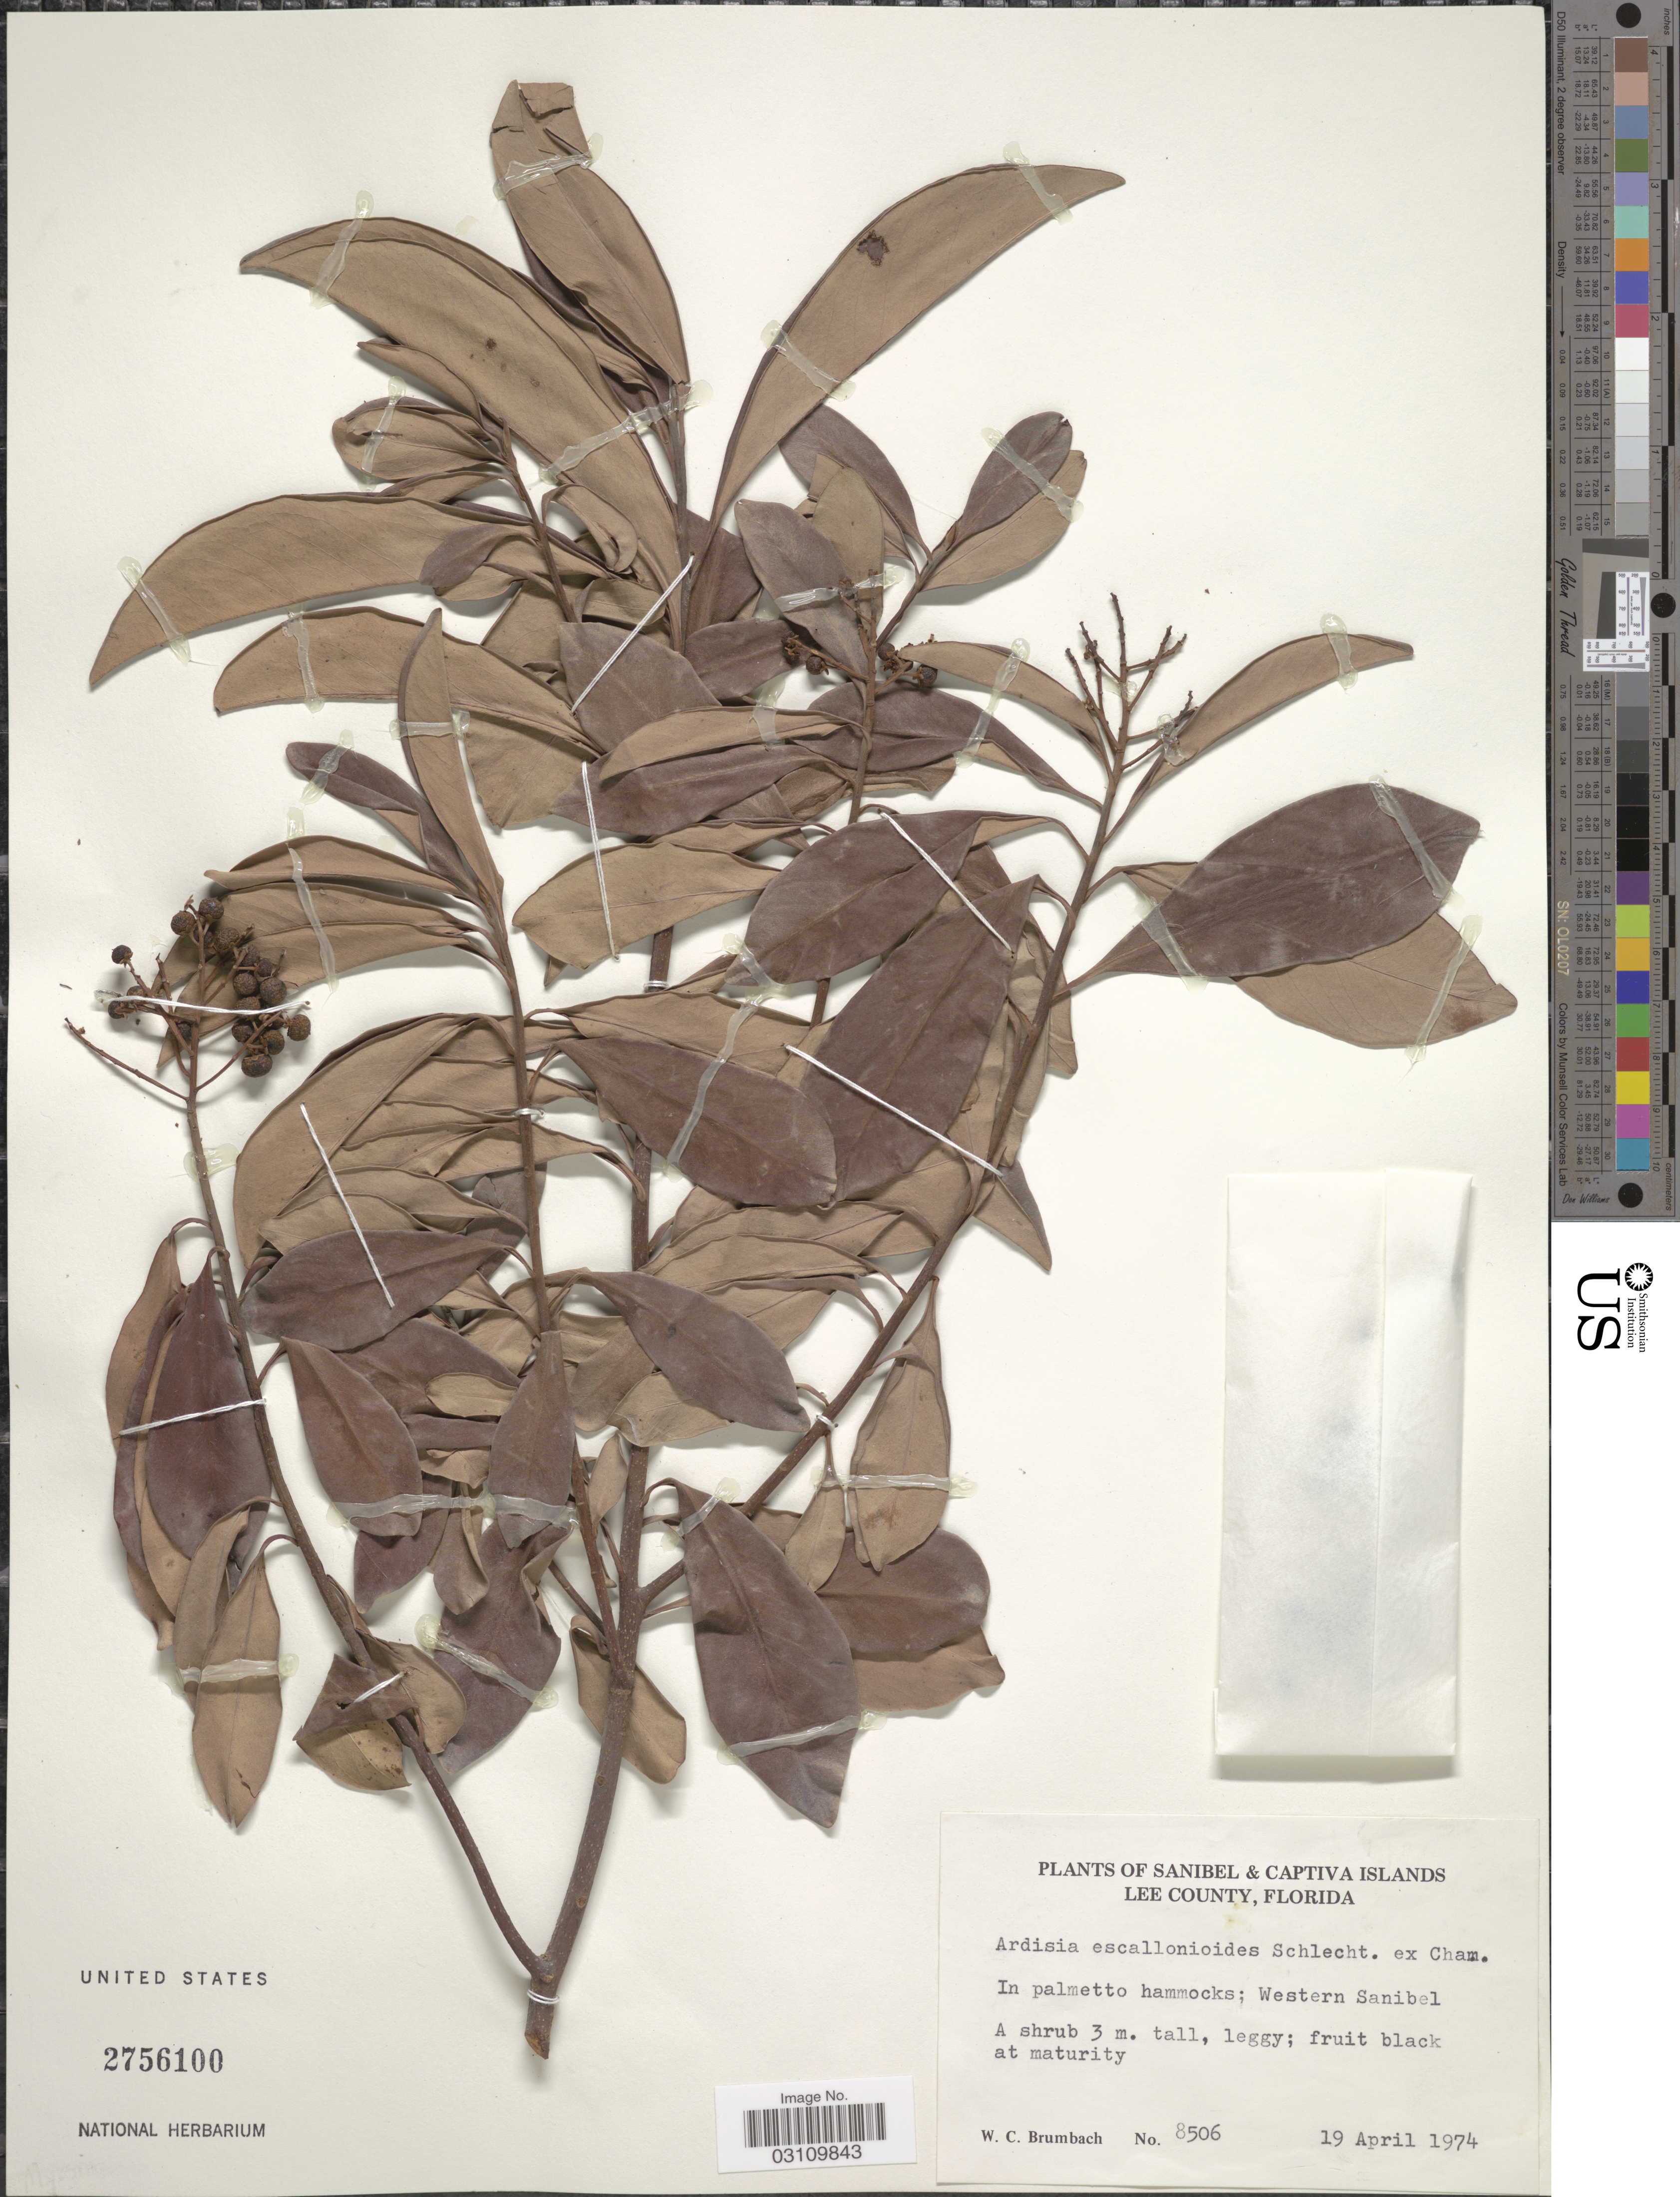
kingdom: Plantae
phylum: Tracheophyta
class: Magnoliopsida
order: Ericales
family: Primulaceae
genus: Ardisia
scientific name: Ardisia escallonioides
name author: Schltdl. & Cham.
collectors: W. C. Brumbach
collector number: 8506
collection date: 1974-04-19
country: United States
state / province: Florida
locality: Sanibel Islands, Lee County, In palmetto hammocks; Western Sanibel.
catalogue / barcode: US 2756100